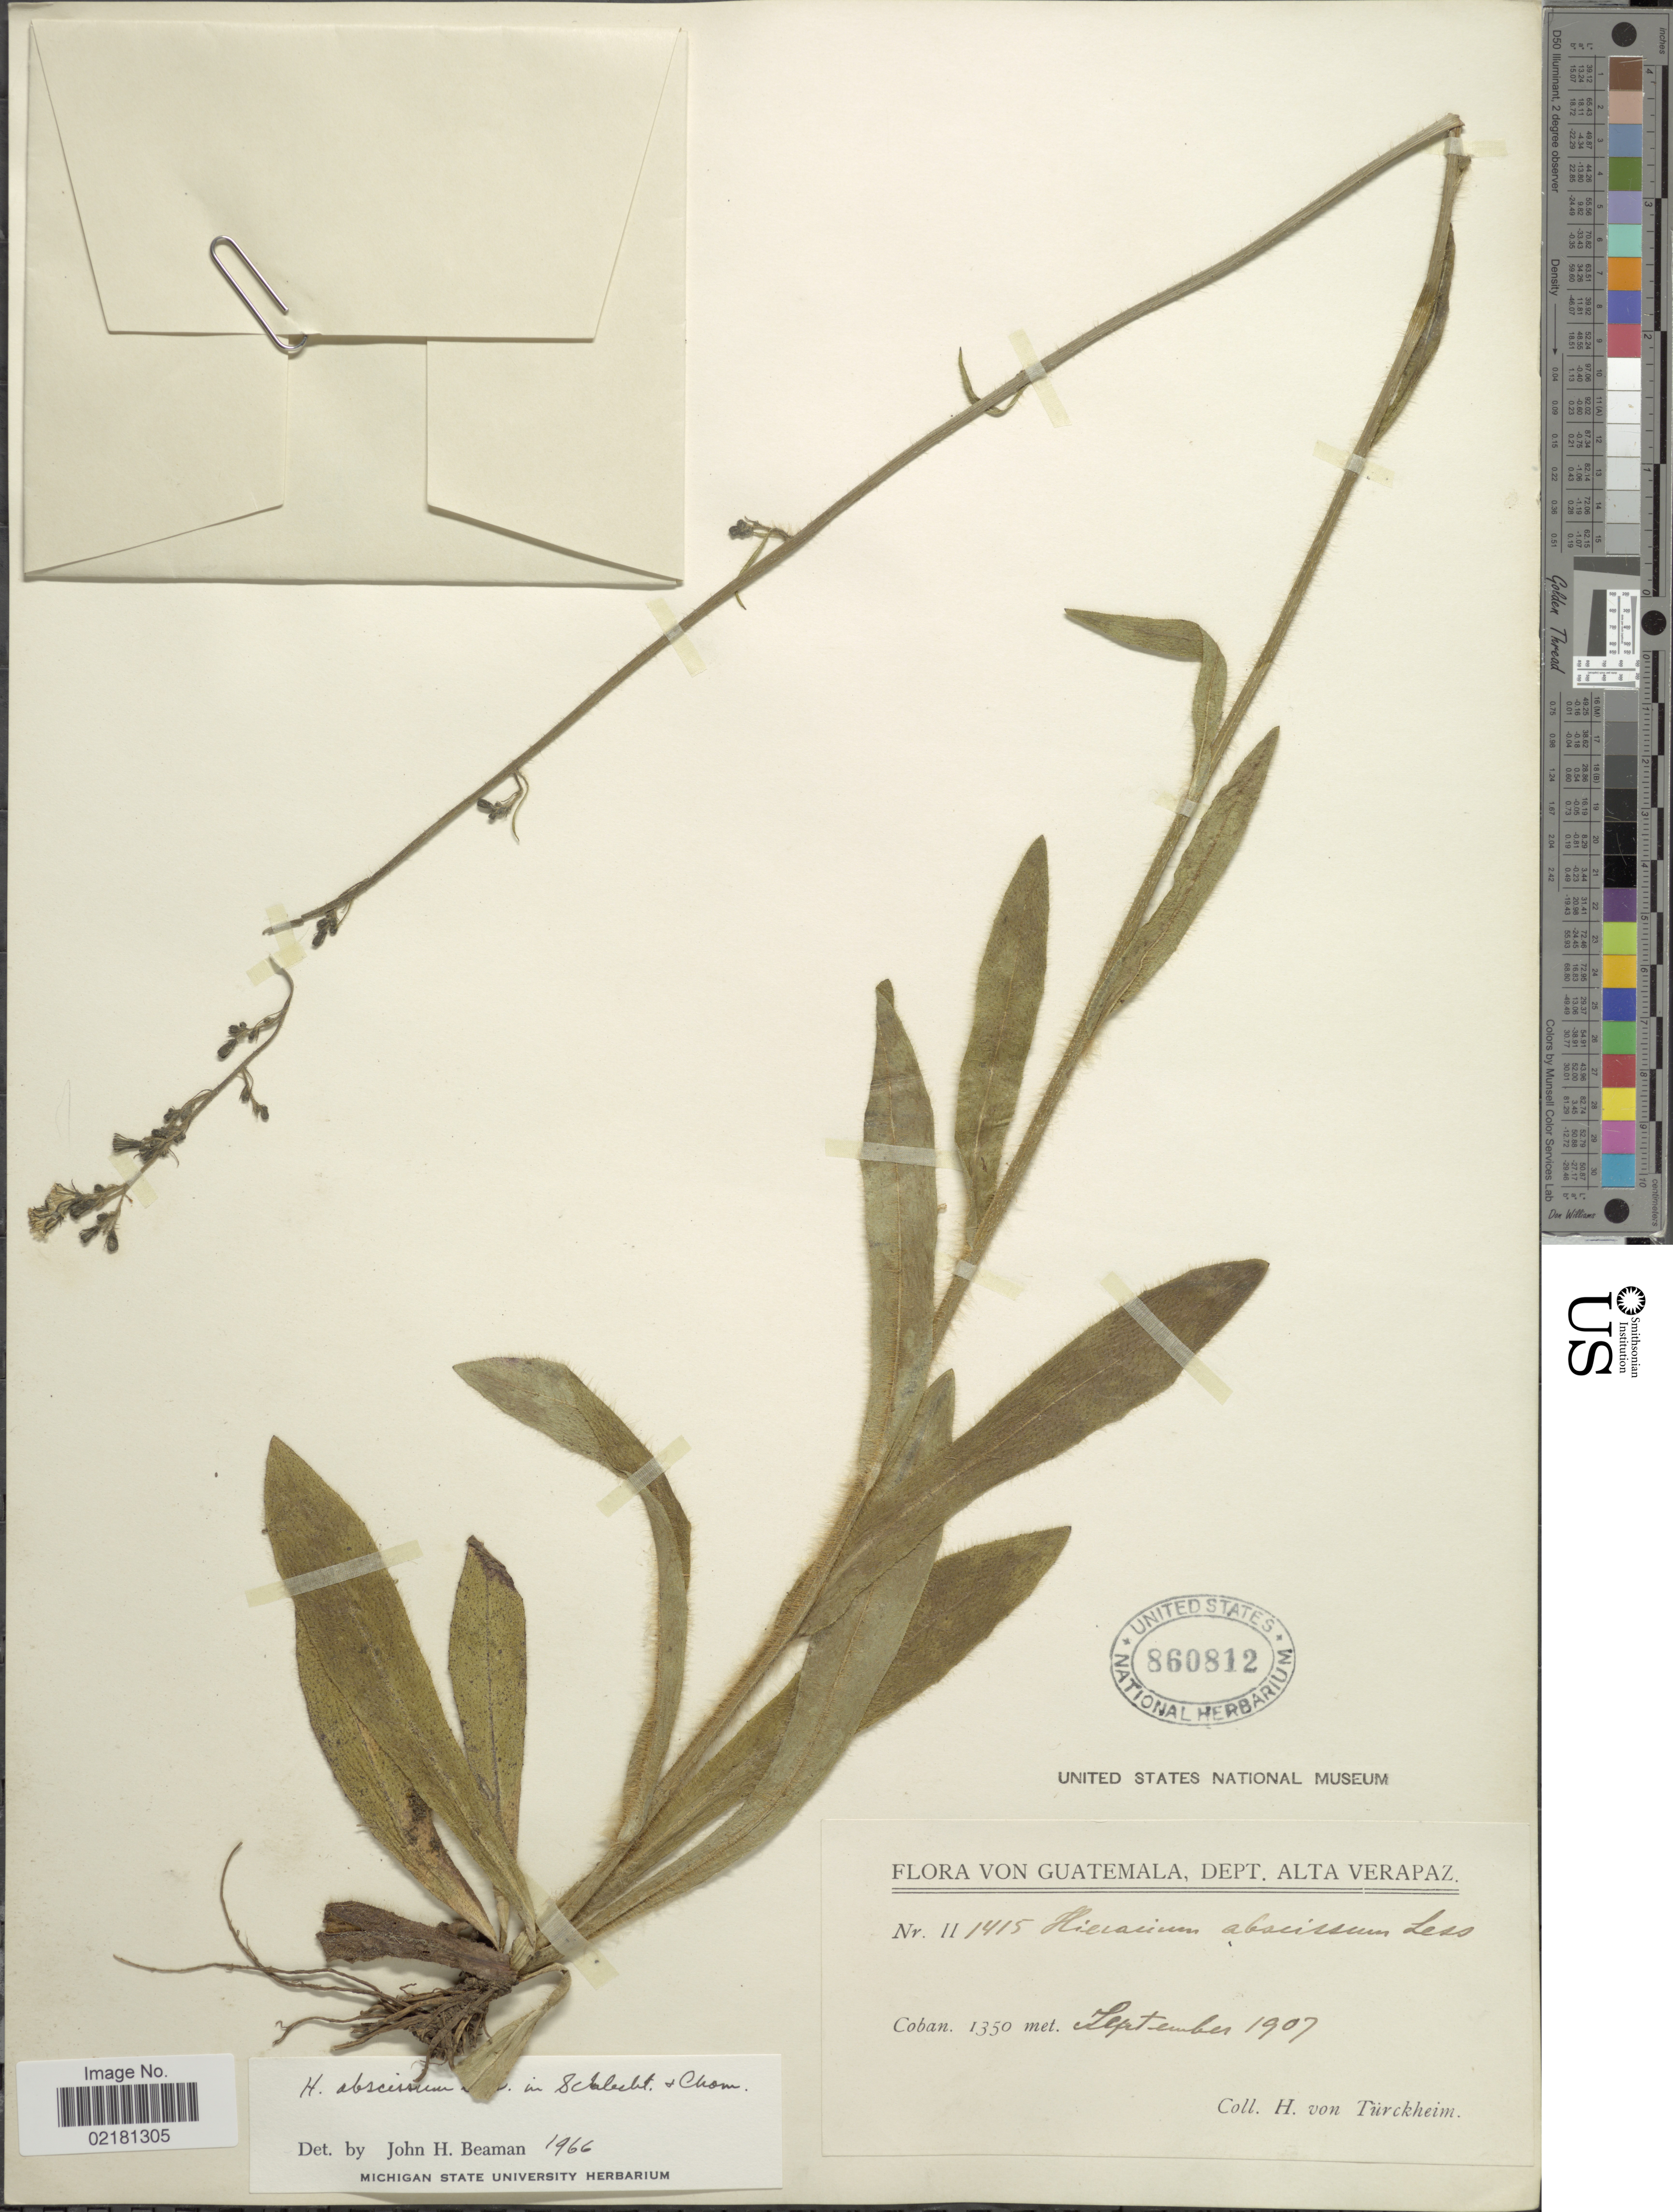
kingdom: Plantae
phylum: Tracheophyta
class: Magnoliopsida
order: Asterales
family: Asteraceae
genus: Hieracium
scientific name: Hieracium abscissum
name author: Less.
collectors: H. von Türckheim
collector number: II 1415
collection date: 1907-09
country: Guatemala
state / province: Alta Verapaz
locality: Coban.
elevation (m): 1350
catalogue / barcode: US 860812